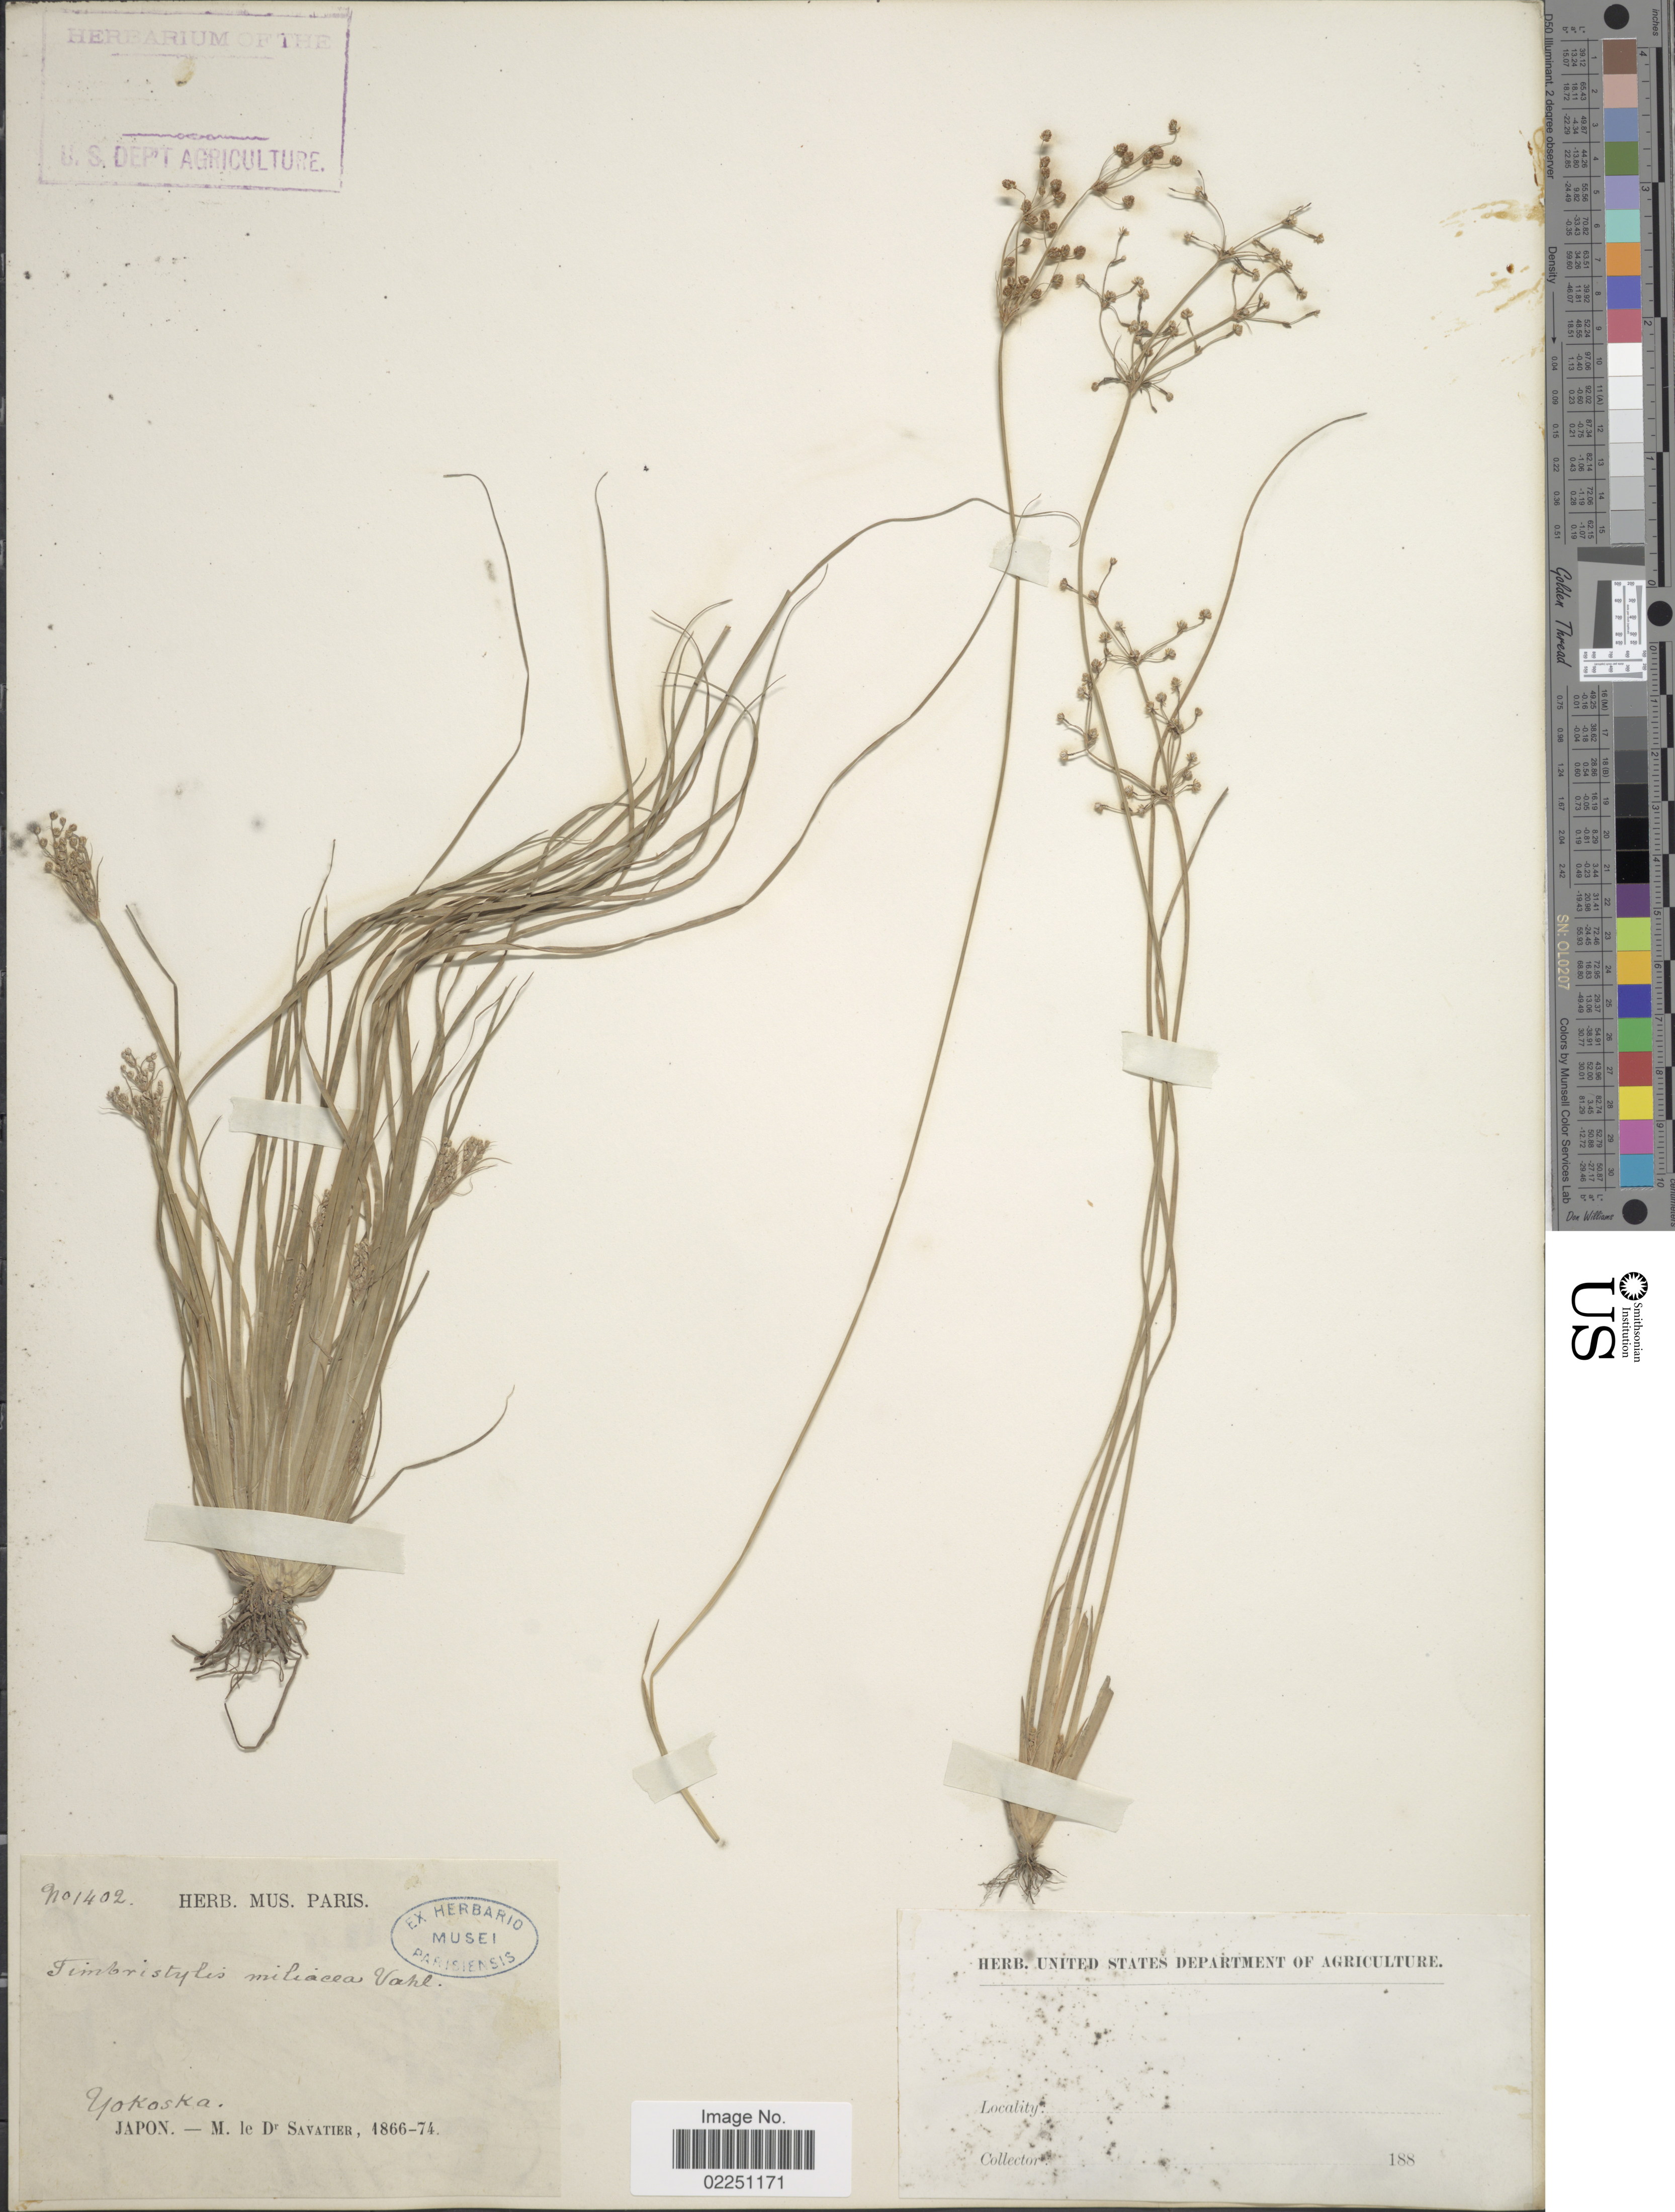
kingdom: Plantae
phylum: Tracheophyta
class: Liliopsida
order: Poales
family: Cyperaceae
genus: Fimbristylis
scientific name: Fimbristylis littoralis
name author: Gaudich.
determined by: Strong, M. T., (US), Smithsonian Institution - National Museum of Natural History (UNITED STATES)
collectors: M. Savatier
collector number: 1402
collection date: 1866/1874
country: Japan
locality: Yokoska. Japon